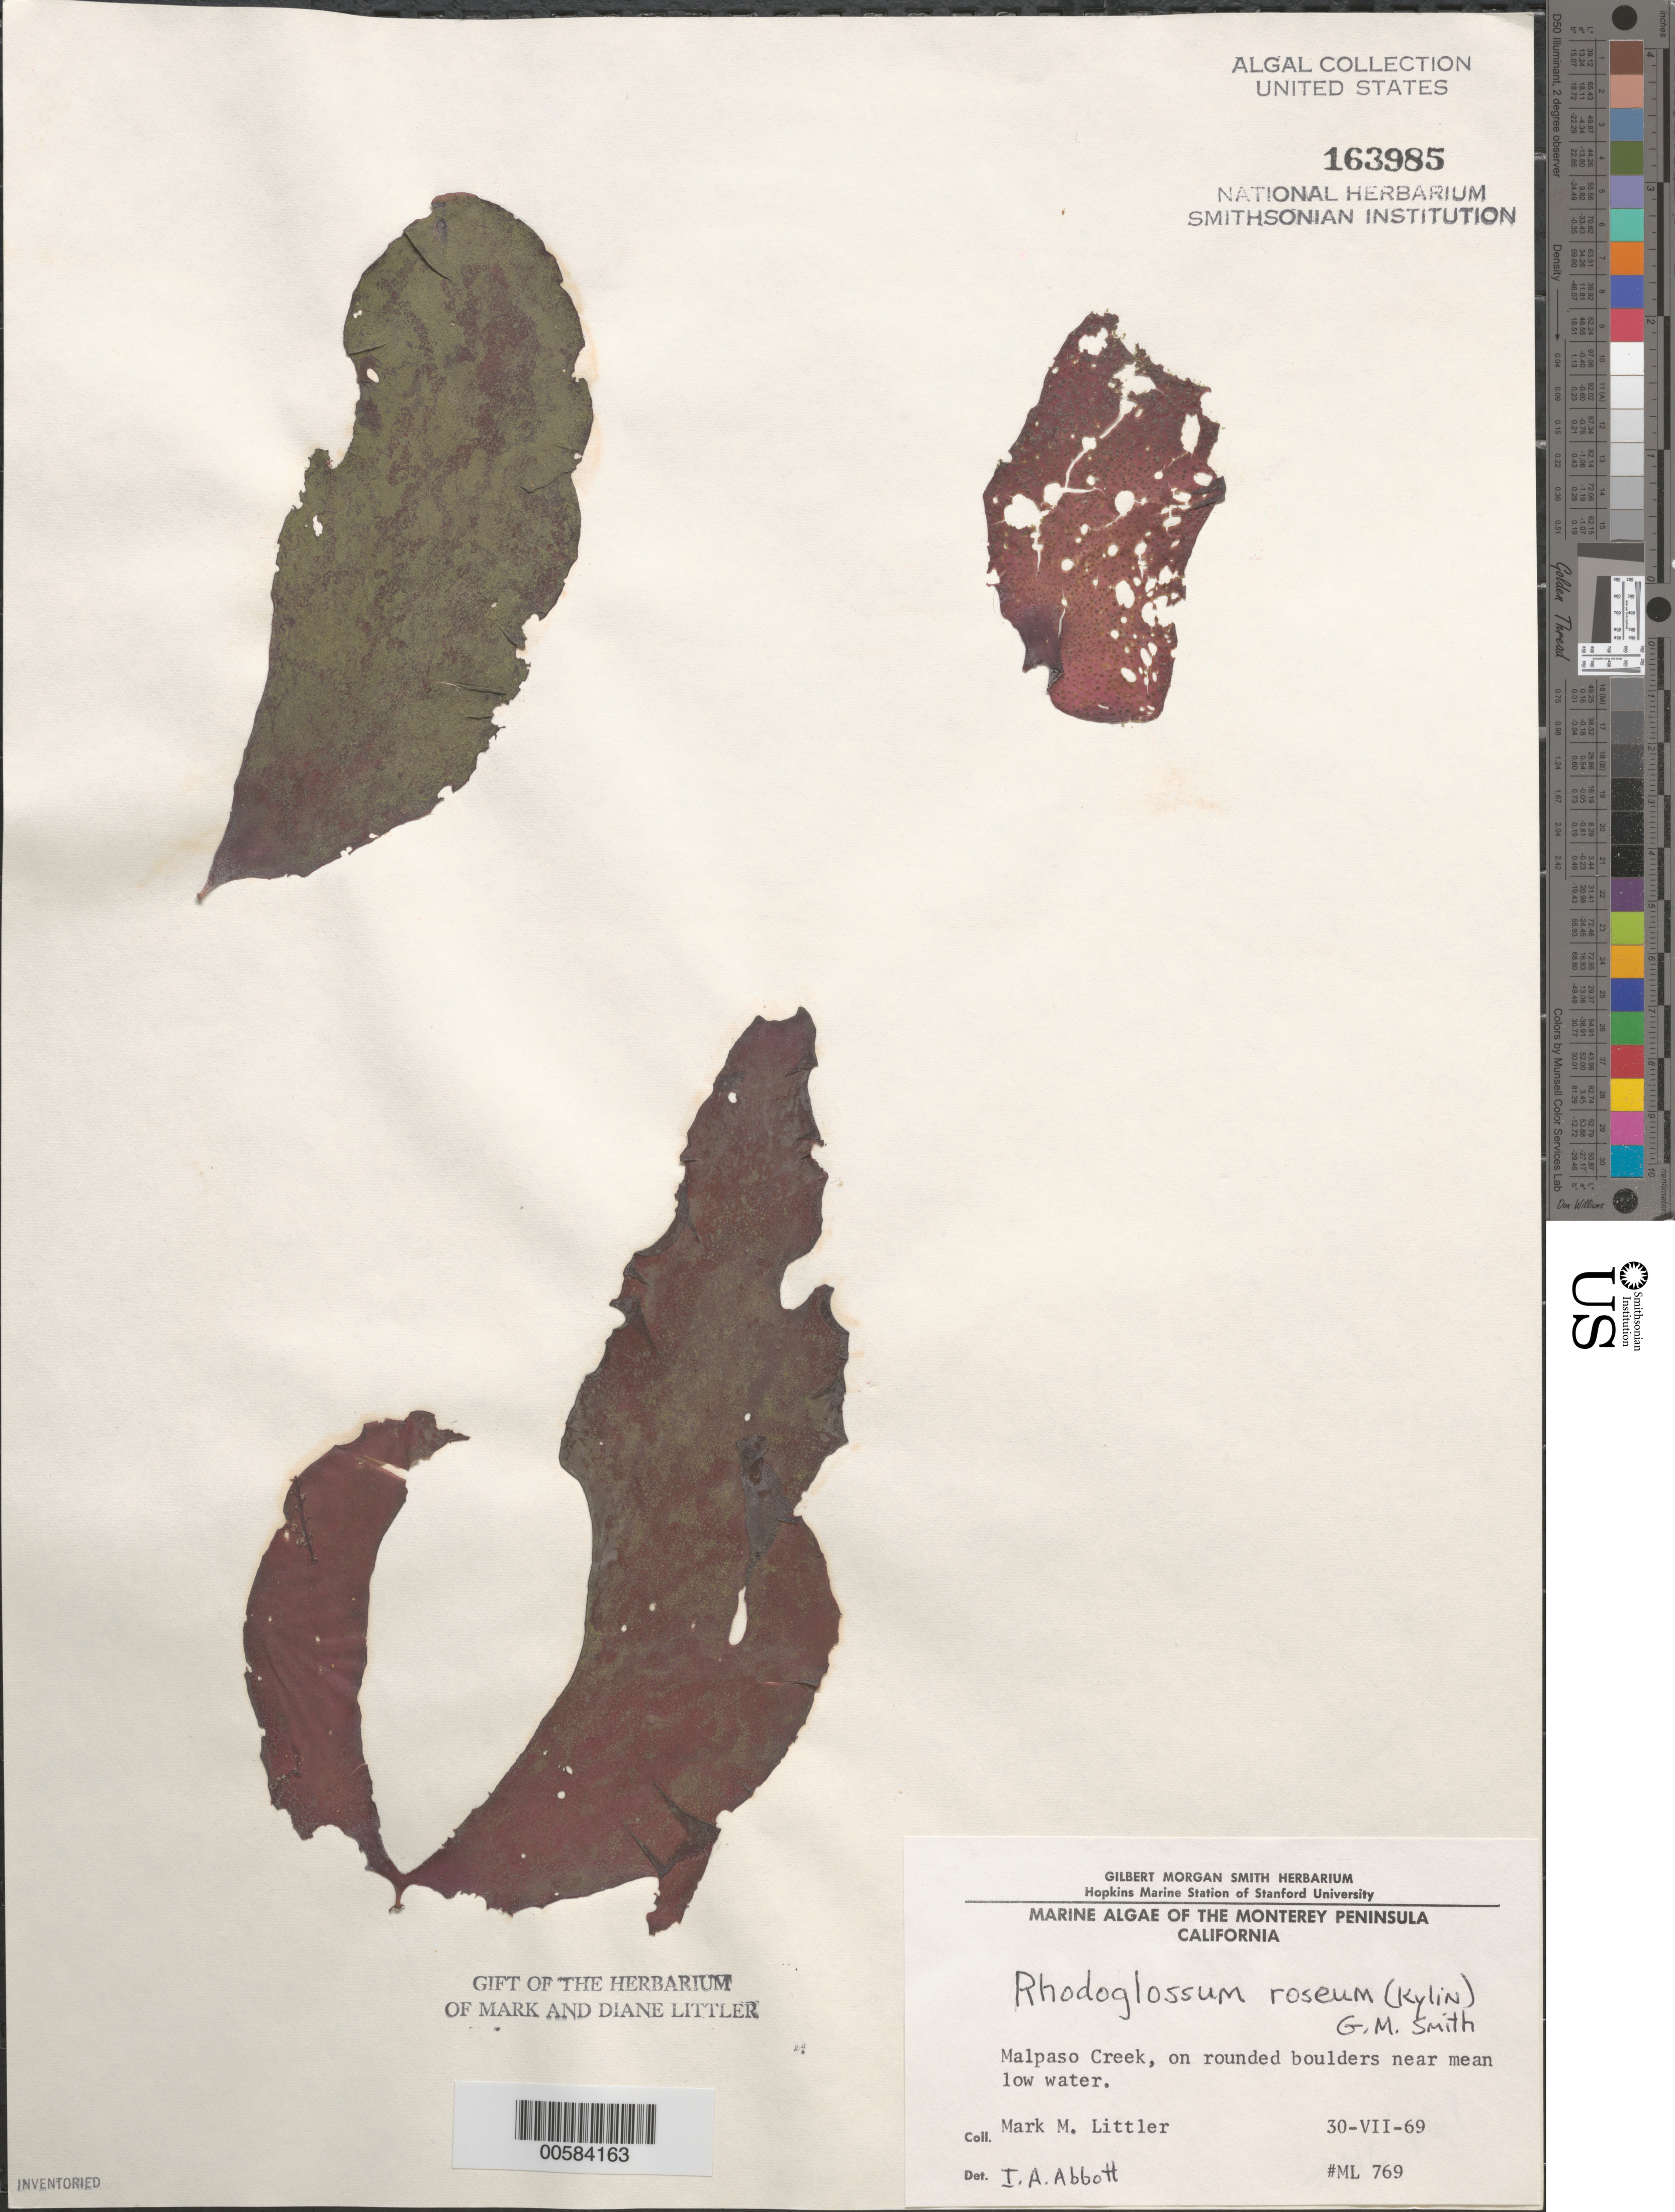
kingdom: Plantae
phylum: Rhodophyta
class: Florideophyceae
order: Gigartinales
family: Gigartinaceae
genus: Mazzaella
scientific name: Mazzaella rosea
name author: (Kylin) Fredericq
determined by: Algae name updating Project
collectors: M. M. Littler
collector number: ML 769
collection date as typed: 30 Jul 1969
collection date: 1969-07-30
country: United States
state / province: California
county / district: Monterey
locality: Malpaso Creek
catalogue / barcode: US 163985